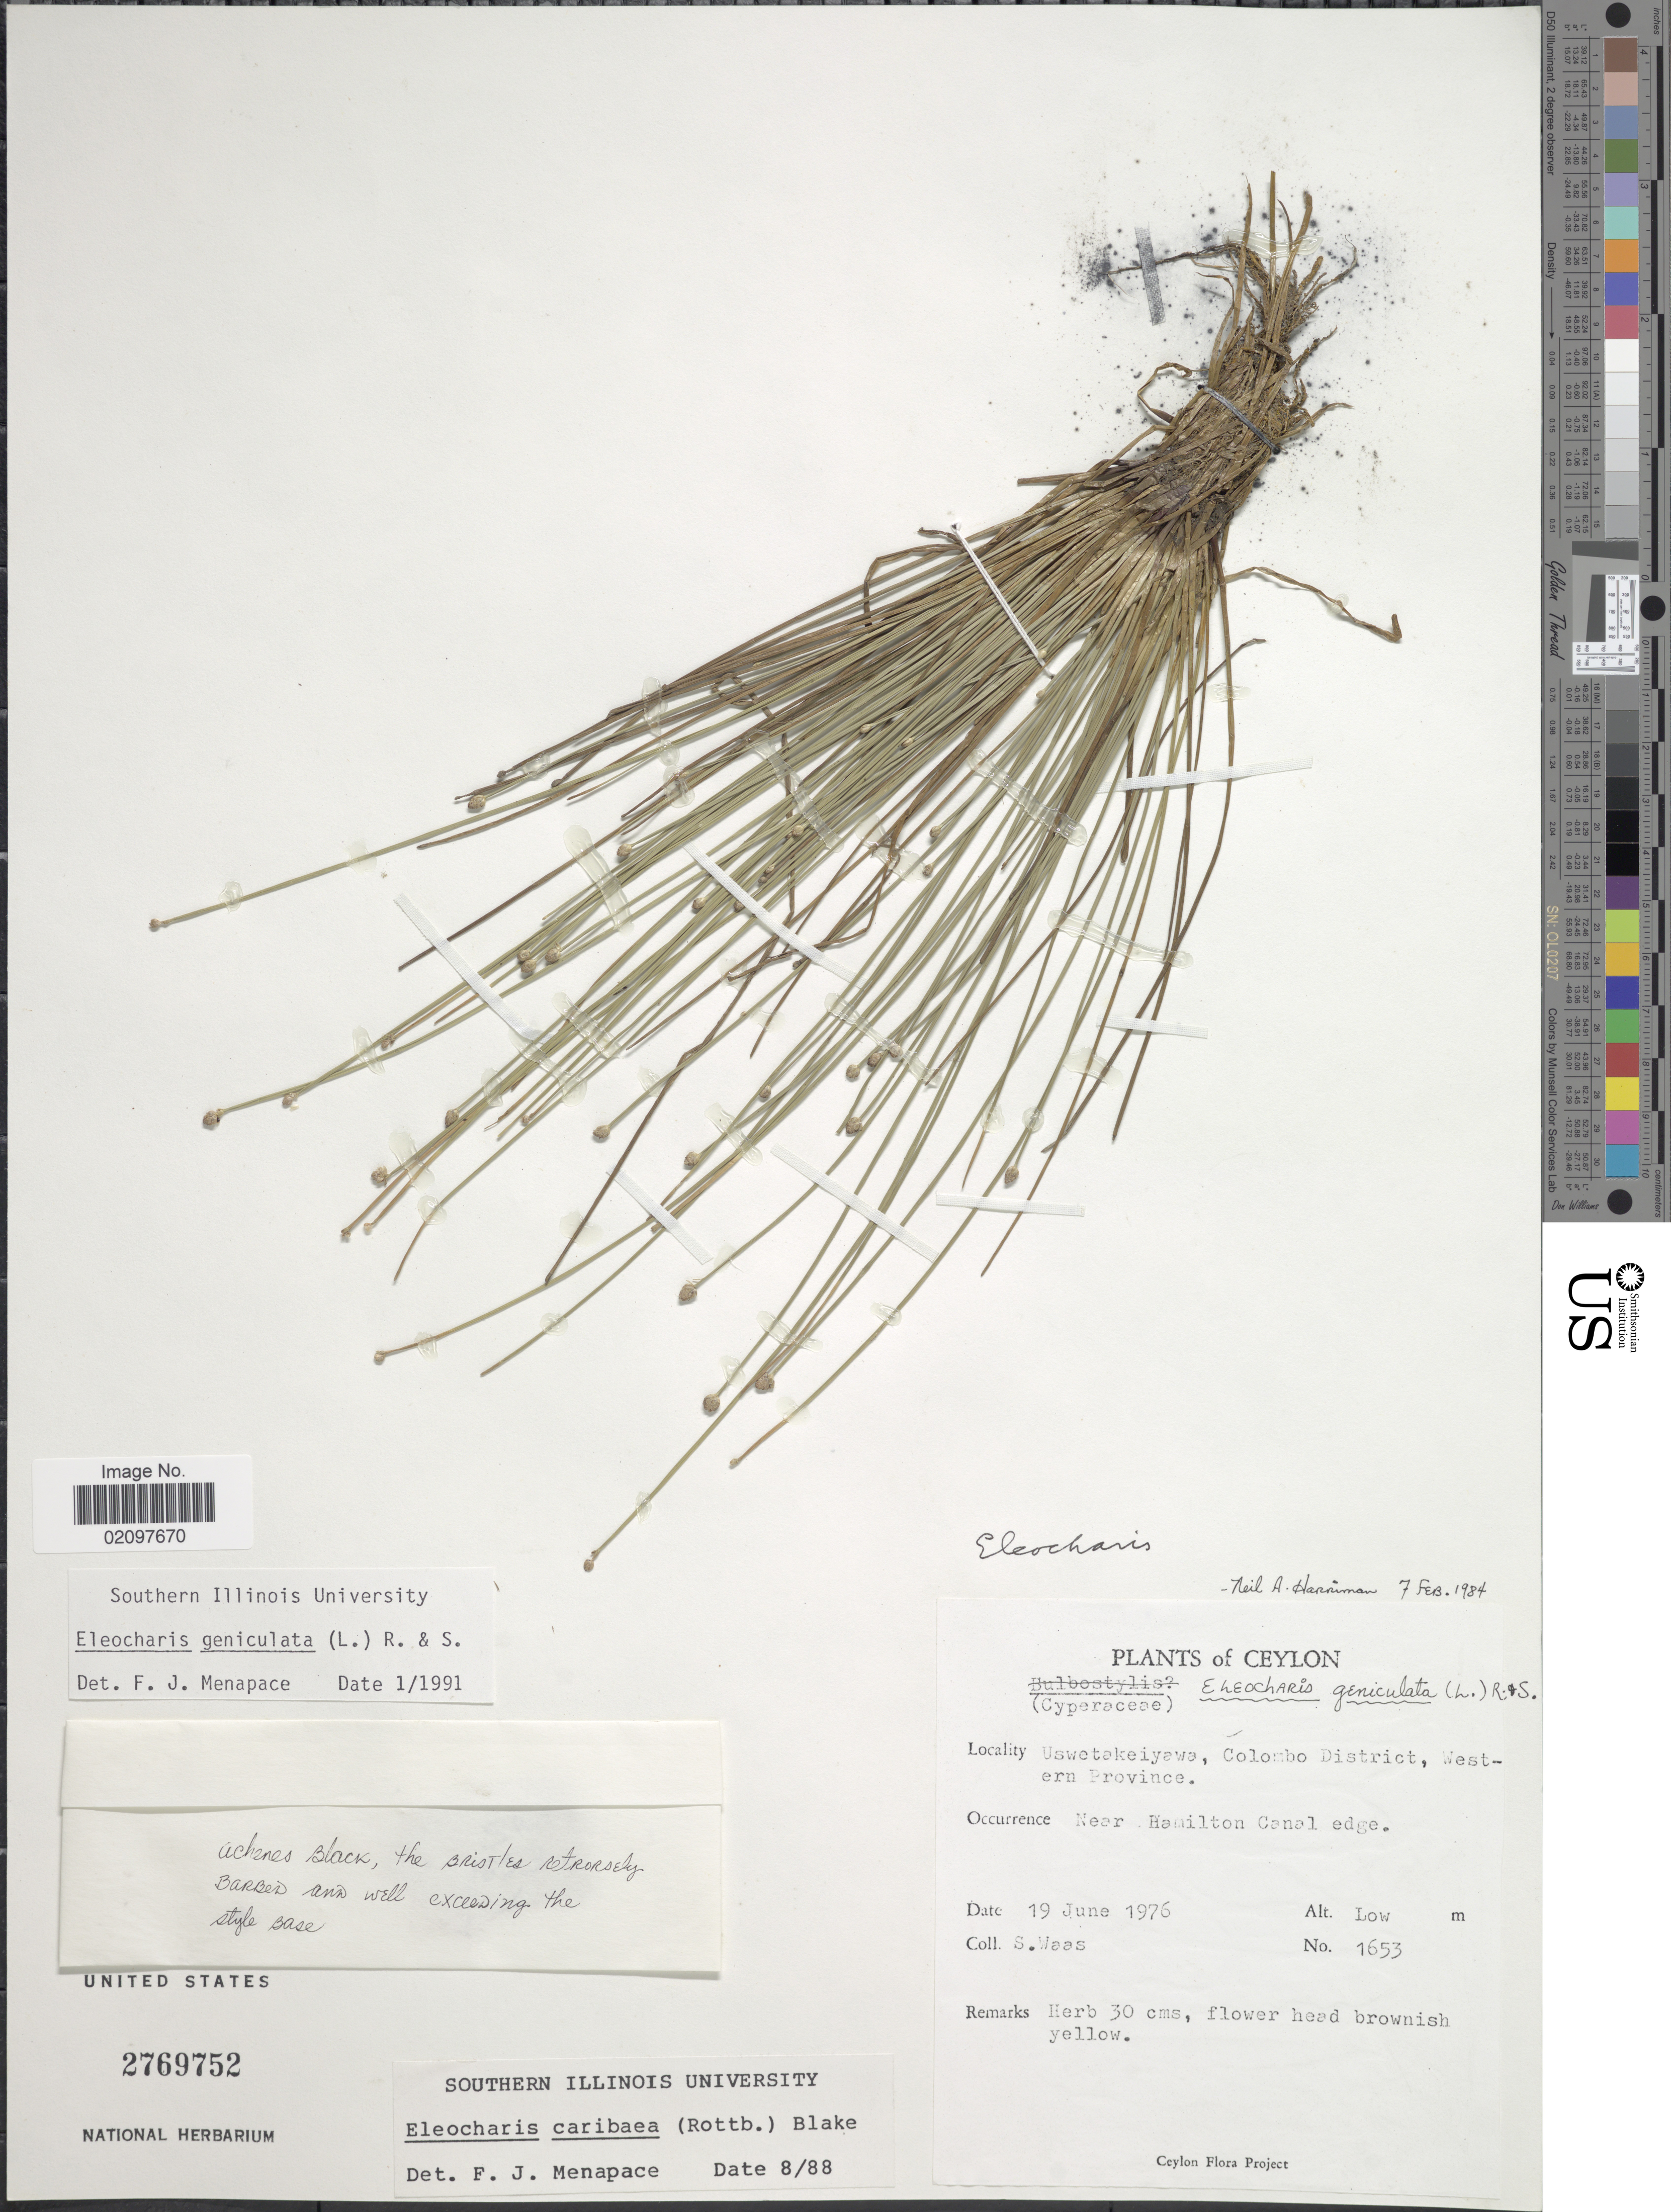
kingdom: Plantae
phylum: Tracheophyta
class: Liliopsida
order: Poales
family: Cyperaceae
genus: Eleocharis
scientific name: Eleocharis geniculata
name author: (L.) Roem. & Schult.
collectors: S. Waas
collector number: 1653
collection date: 1976-06-19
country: Sri Lanka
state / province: Western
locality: Ceylon, Uswetakeiyawa, Colombo District, Near Hamilton Canal edge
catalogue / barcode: US 2769752